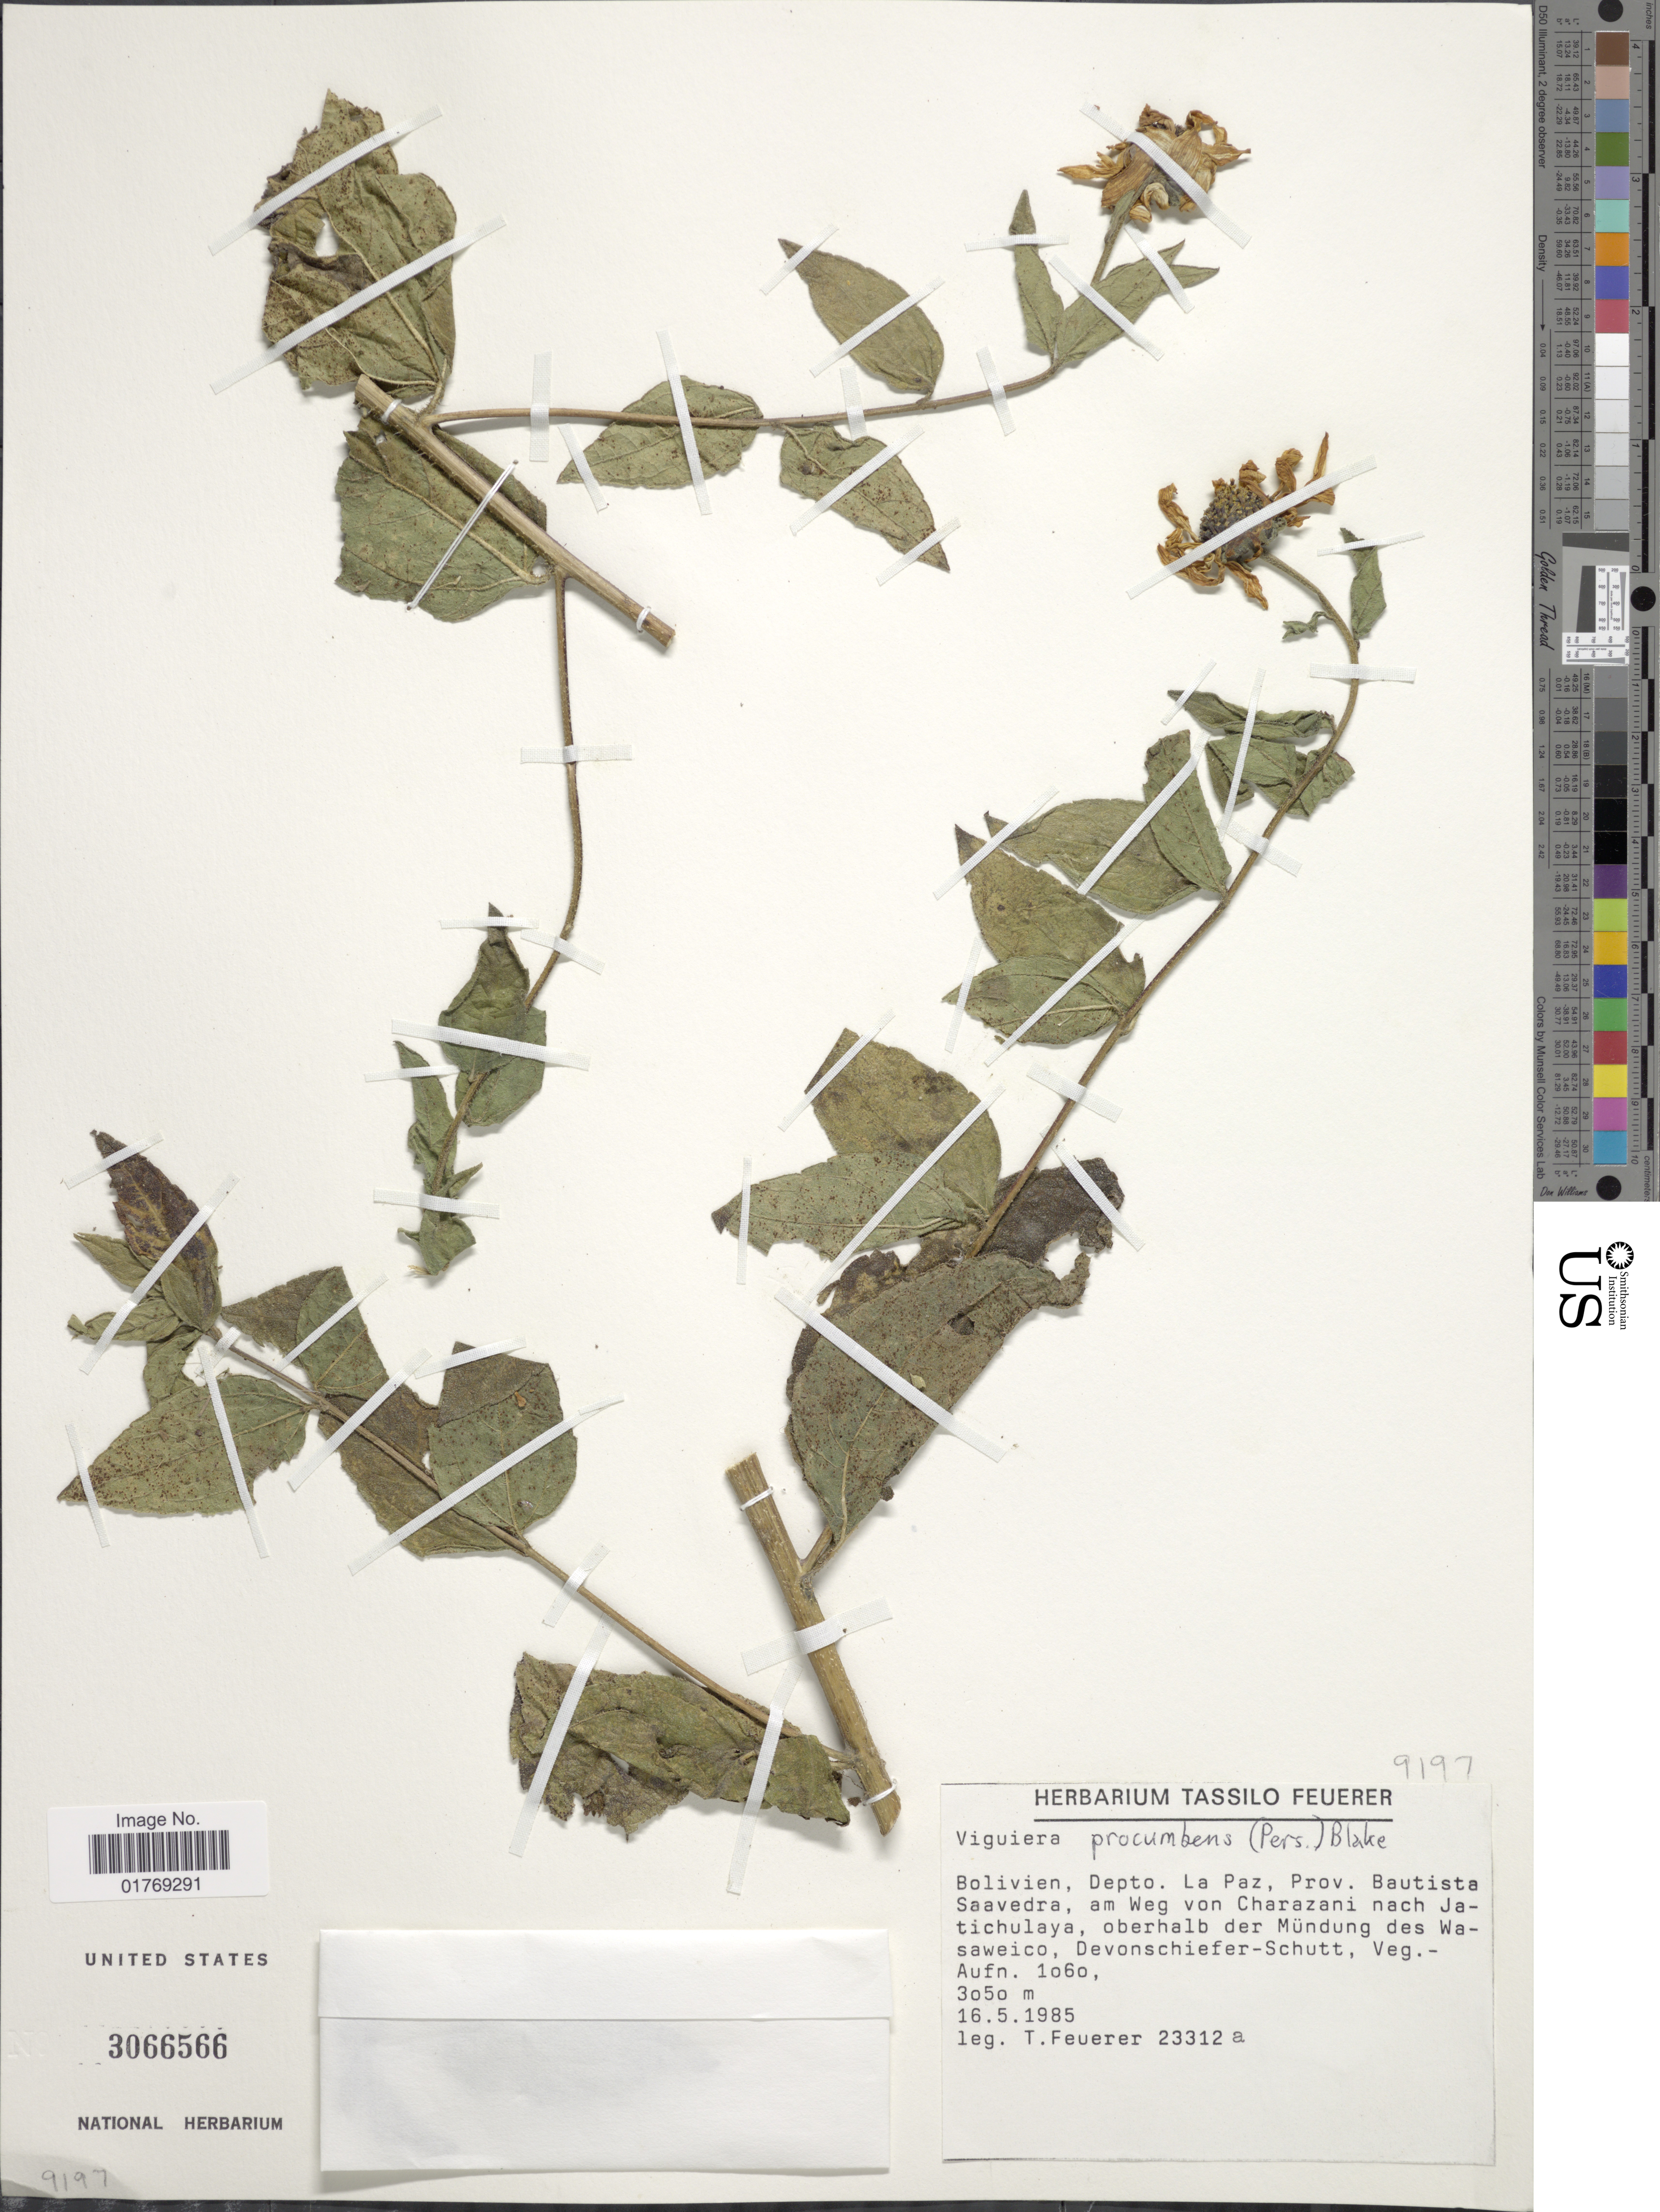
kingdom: Plantae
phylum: Tracheophyta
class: Magnoliopsida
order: Asterales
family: Asteraceae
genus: Viguiera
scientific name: Viguiera sp.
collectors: T. Feuerer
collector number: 23312a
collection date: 1985-05-16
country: Bolivia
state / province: La Paz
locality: Bolivien, Depto. La Paz, Prov. Bautista Saavedra, am Weg von Charazani nach Jatichulaya, oberhalb der Mündung des Wasaweico, Devinschiefer-Schutt, Veg.-Aufn.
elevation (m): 3050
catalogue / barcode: US 3066566